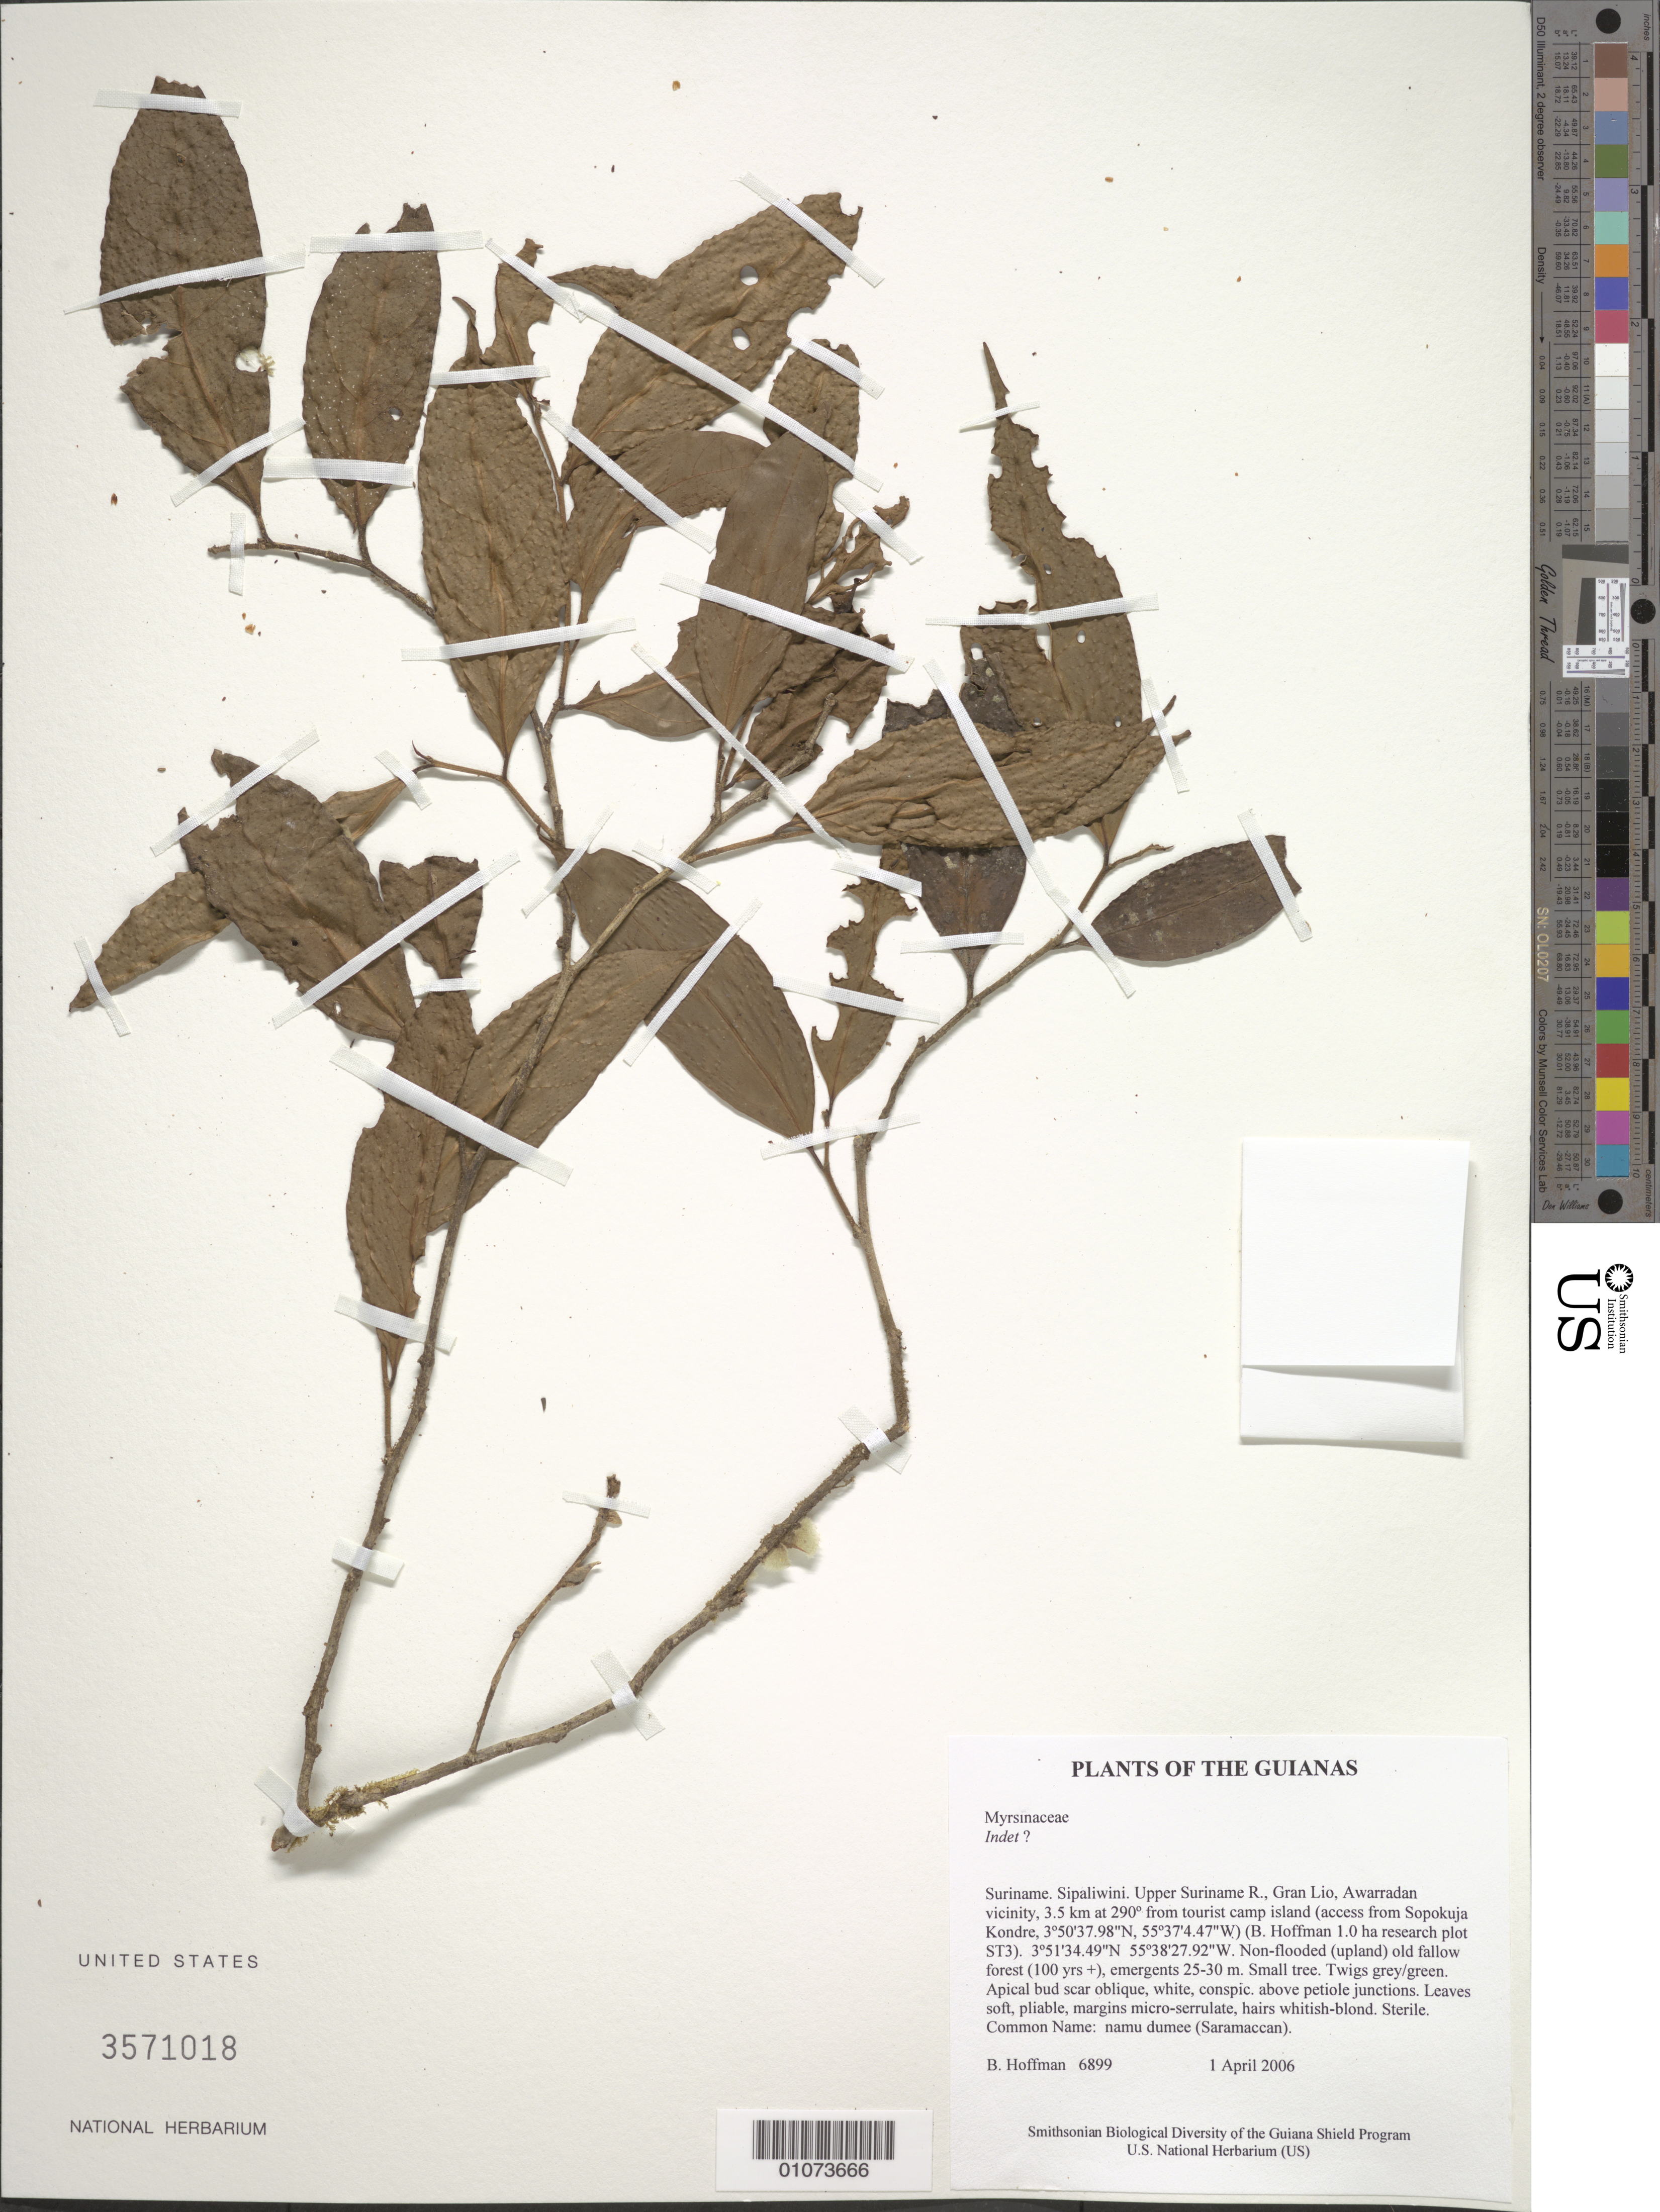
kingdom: Plantae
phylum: Tracheophyta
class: Magnoliopsida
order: Malpighiales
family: Lacistemataceae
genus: Lacistema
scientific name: Lacistema sp.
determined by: Liesner, R. L.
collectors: B. Hoffman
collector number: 6899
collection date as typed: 1 April 2006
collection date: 2006-04-01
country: Suriname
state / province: Sipaliwini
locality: Upper Suriname R., Gran Lio, Awarradan vicinity, 3.5 km at 290º from tourist camp island (access from Sopokuja Kondre, 3º50'37.98"N, 55º37'4.47"W) (B. Hoffman 1.0 ha research plot ST3)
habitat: Non-flooded (upland) old fallow forest (100 yrs +), emergents 25-30 m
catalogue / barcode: US 3571018